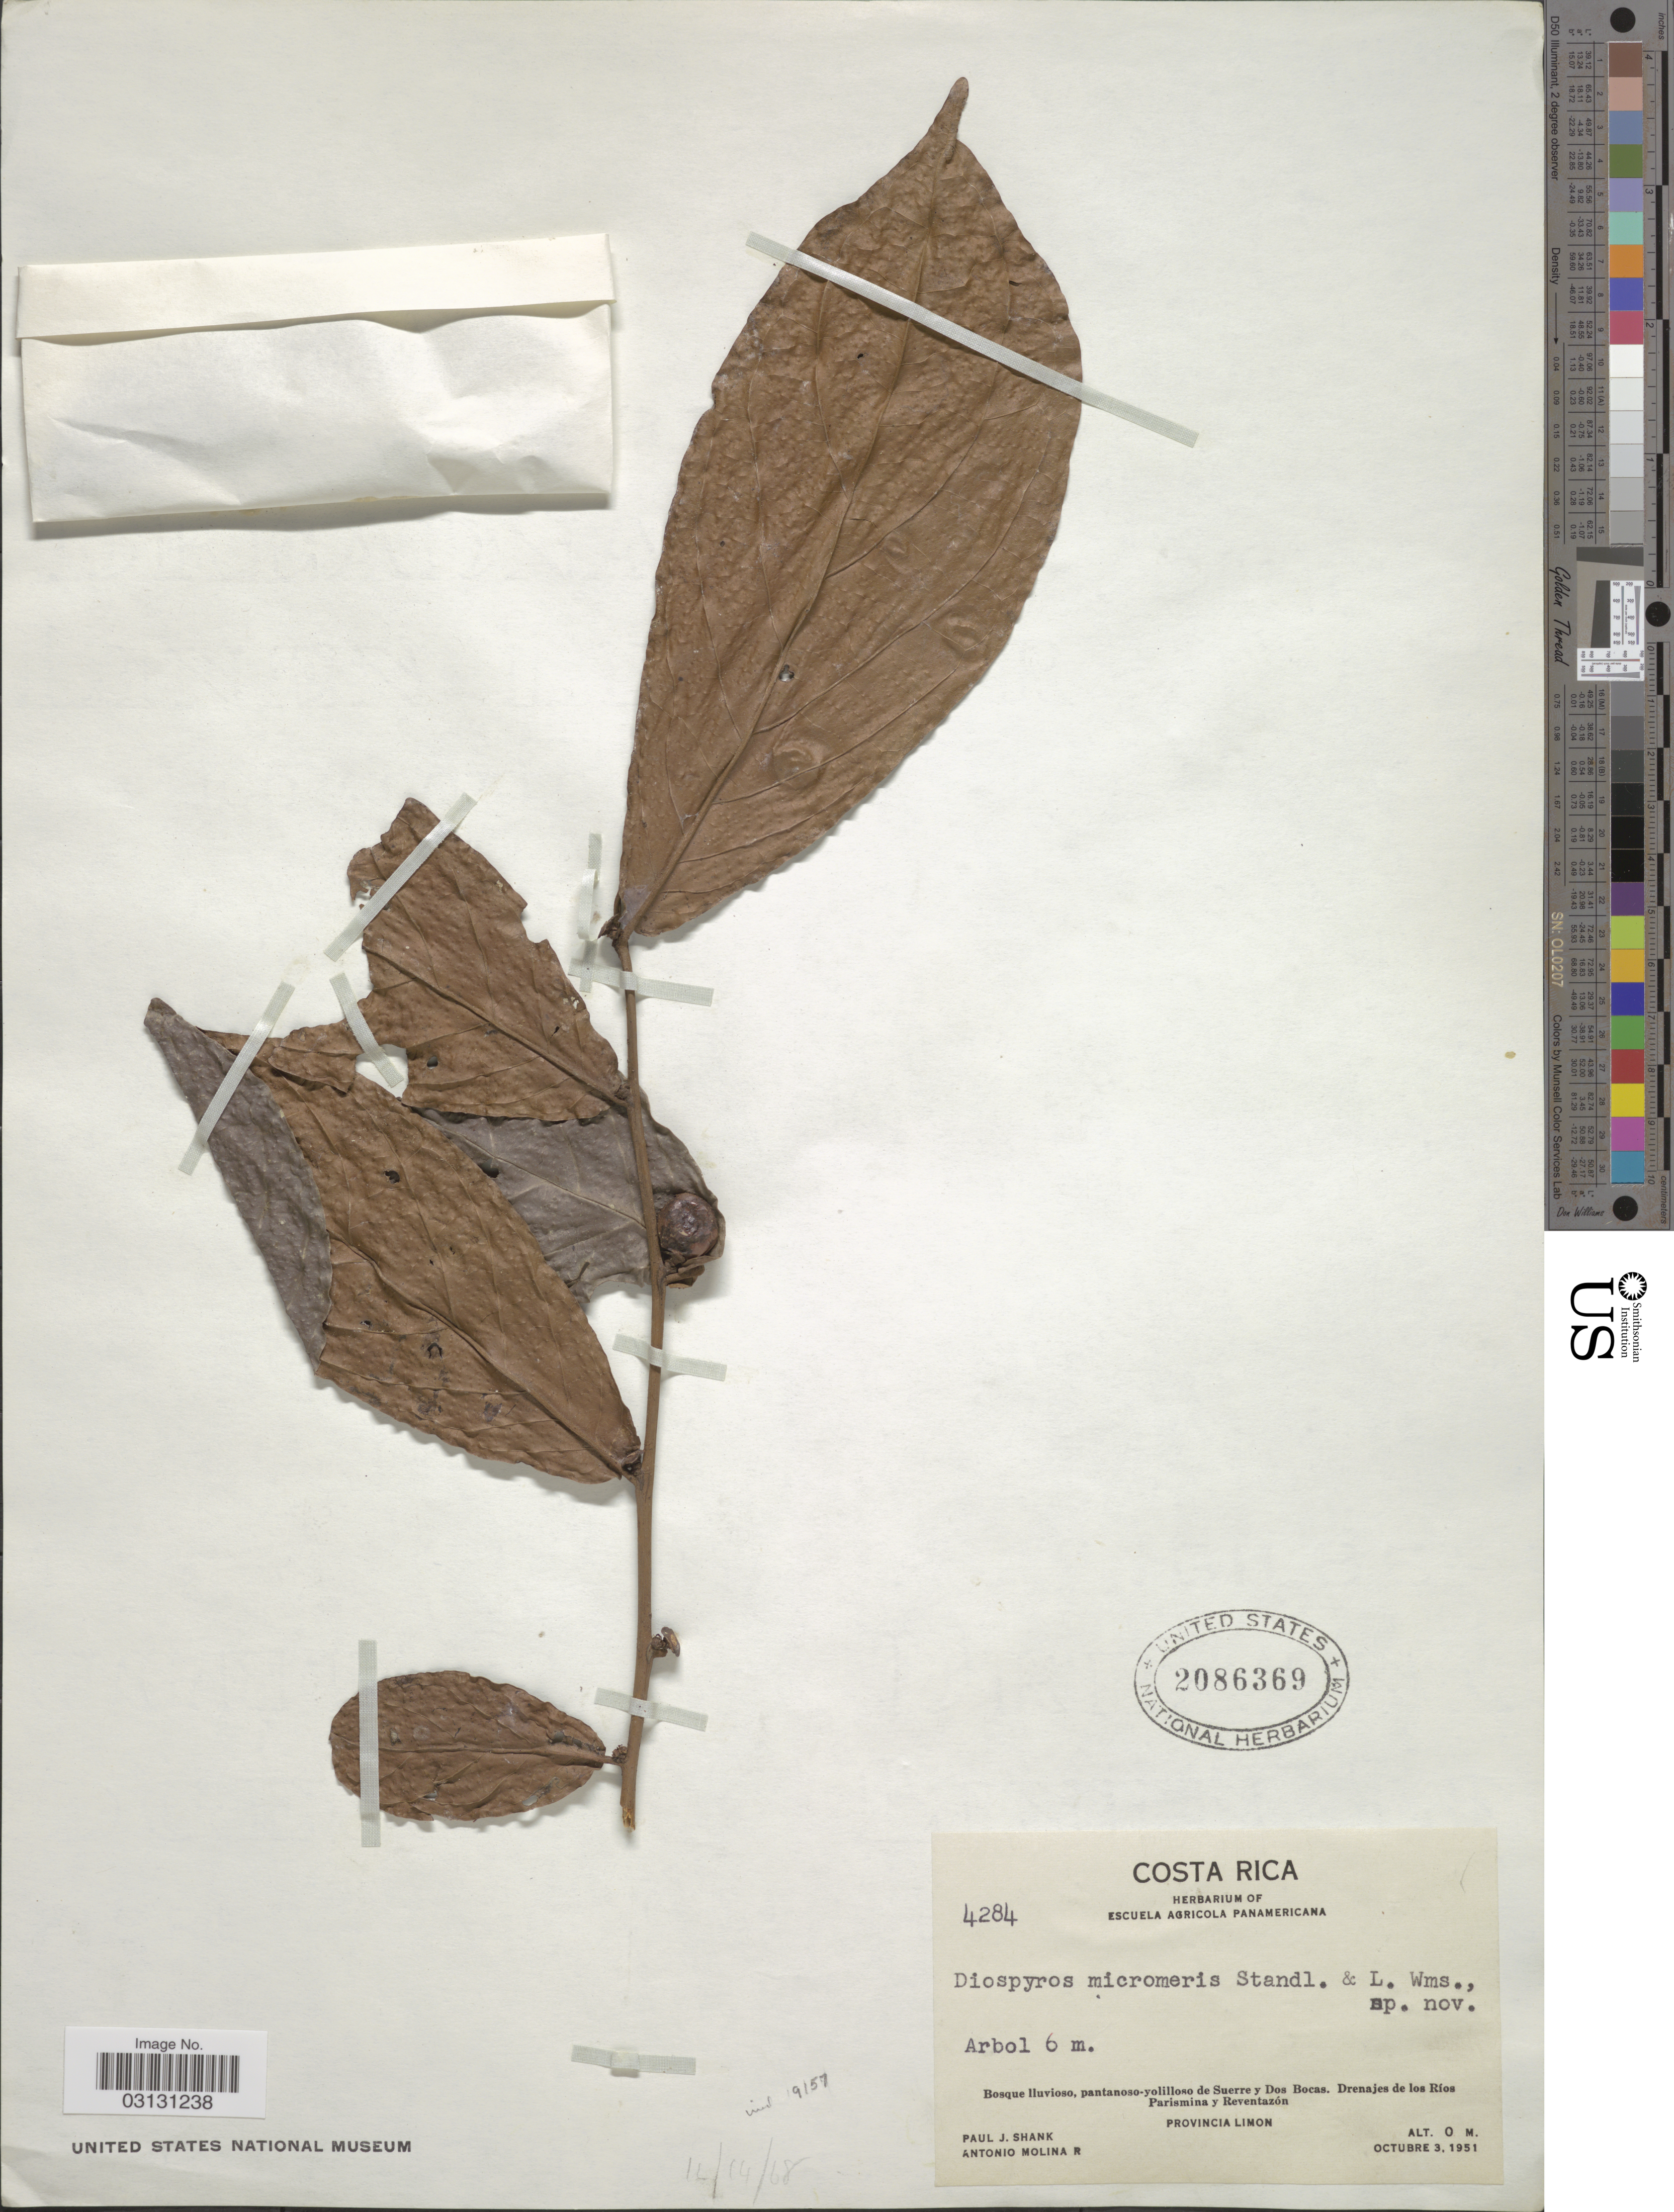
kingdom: Plantae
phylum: Tracheophyta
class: Magnoliopsida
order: Ericales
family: Ebenaceae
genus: Diospyros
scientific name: Diospyros micromera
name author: Bakh.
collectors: P. J. Shank & A. Molina R.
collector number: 4284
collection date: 1951-10-03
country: Costa Rica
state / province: Limón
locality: De Suerre y Dos Bocas. Drenajes de los Ríos Parismina y Reventazón.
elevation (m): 0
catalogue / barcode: US 2086369